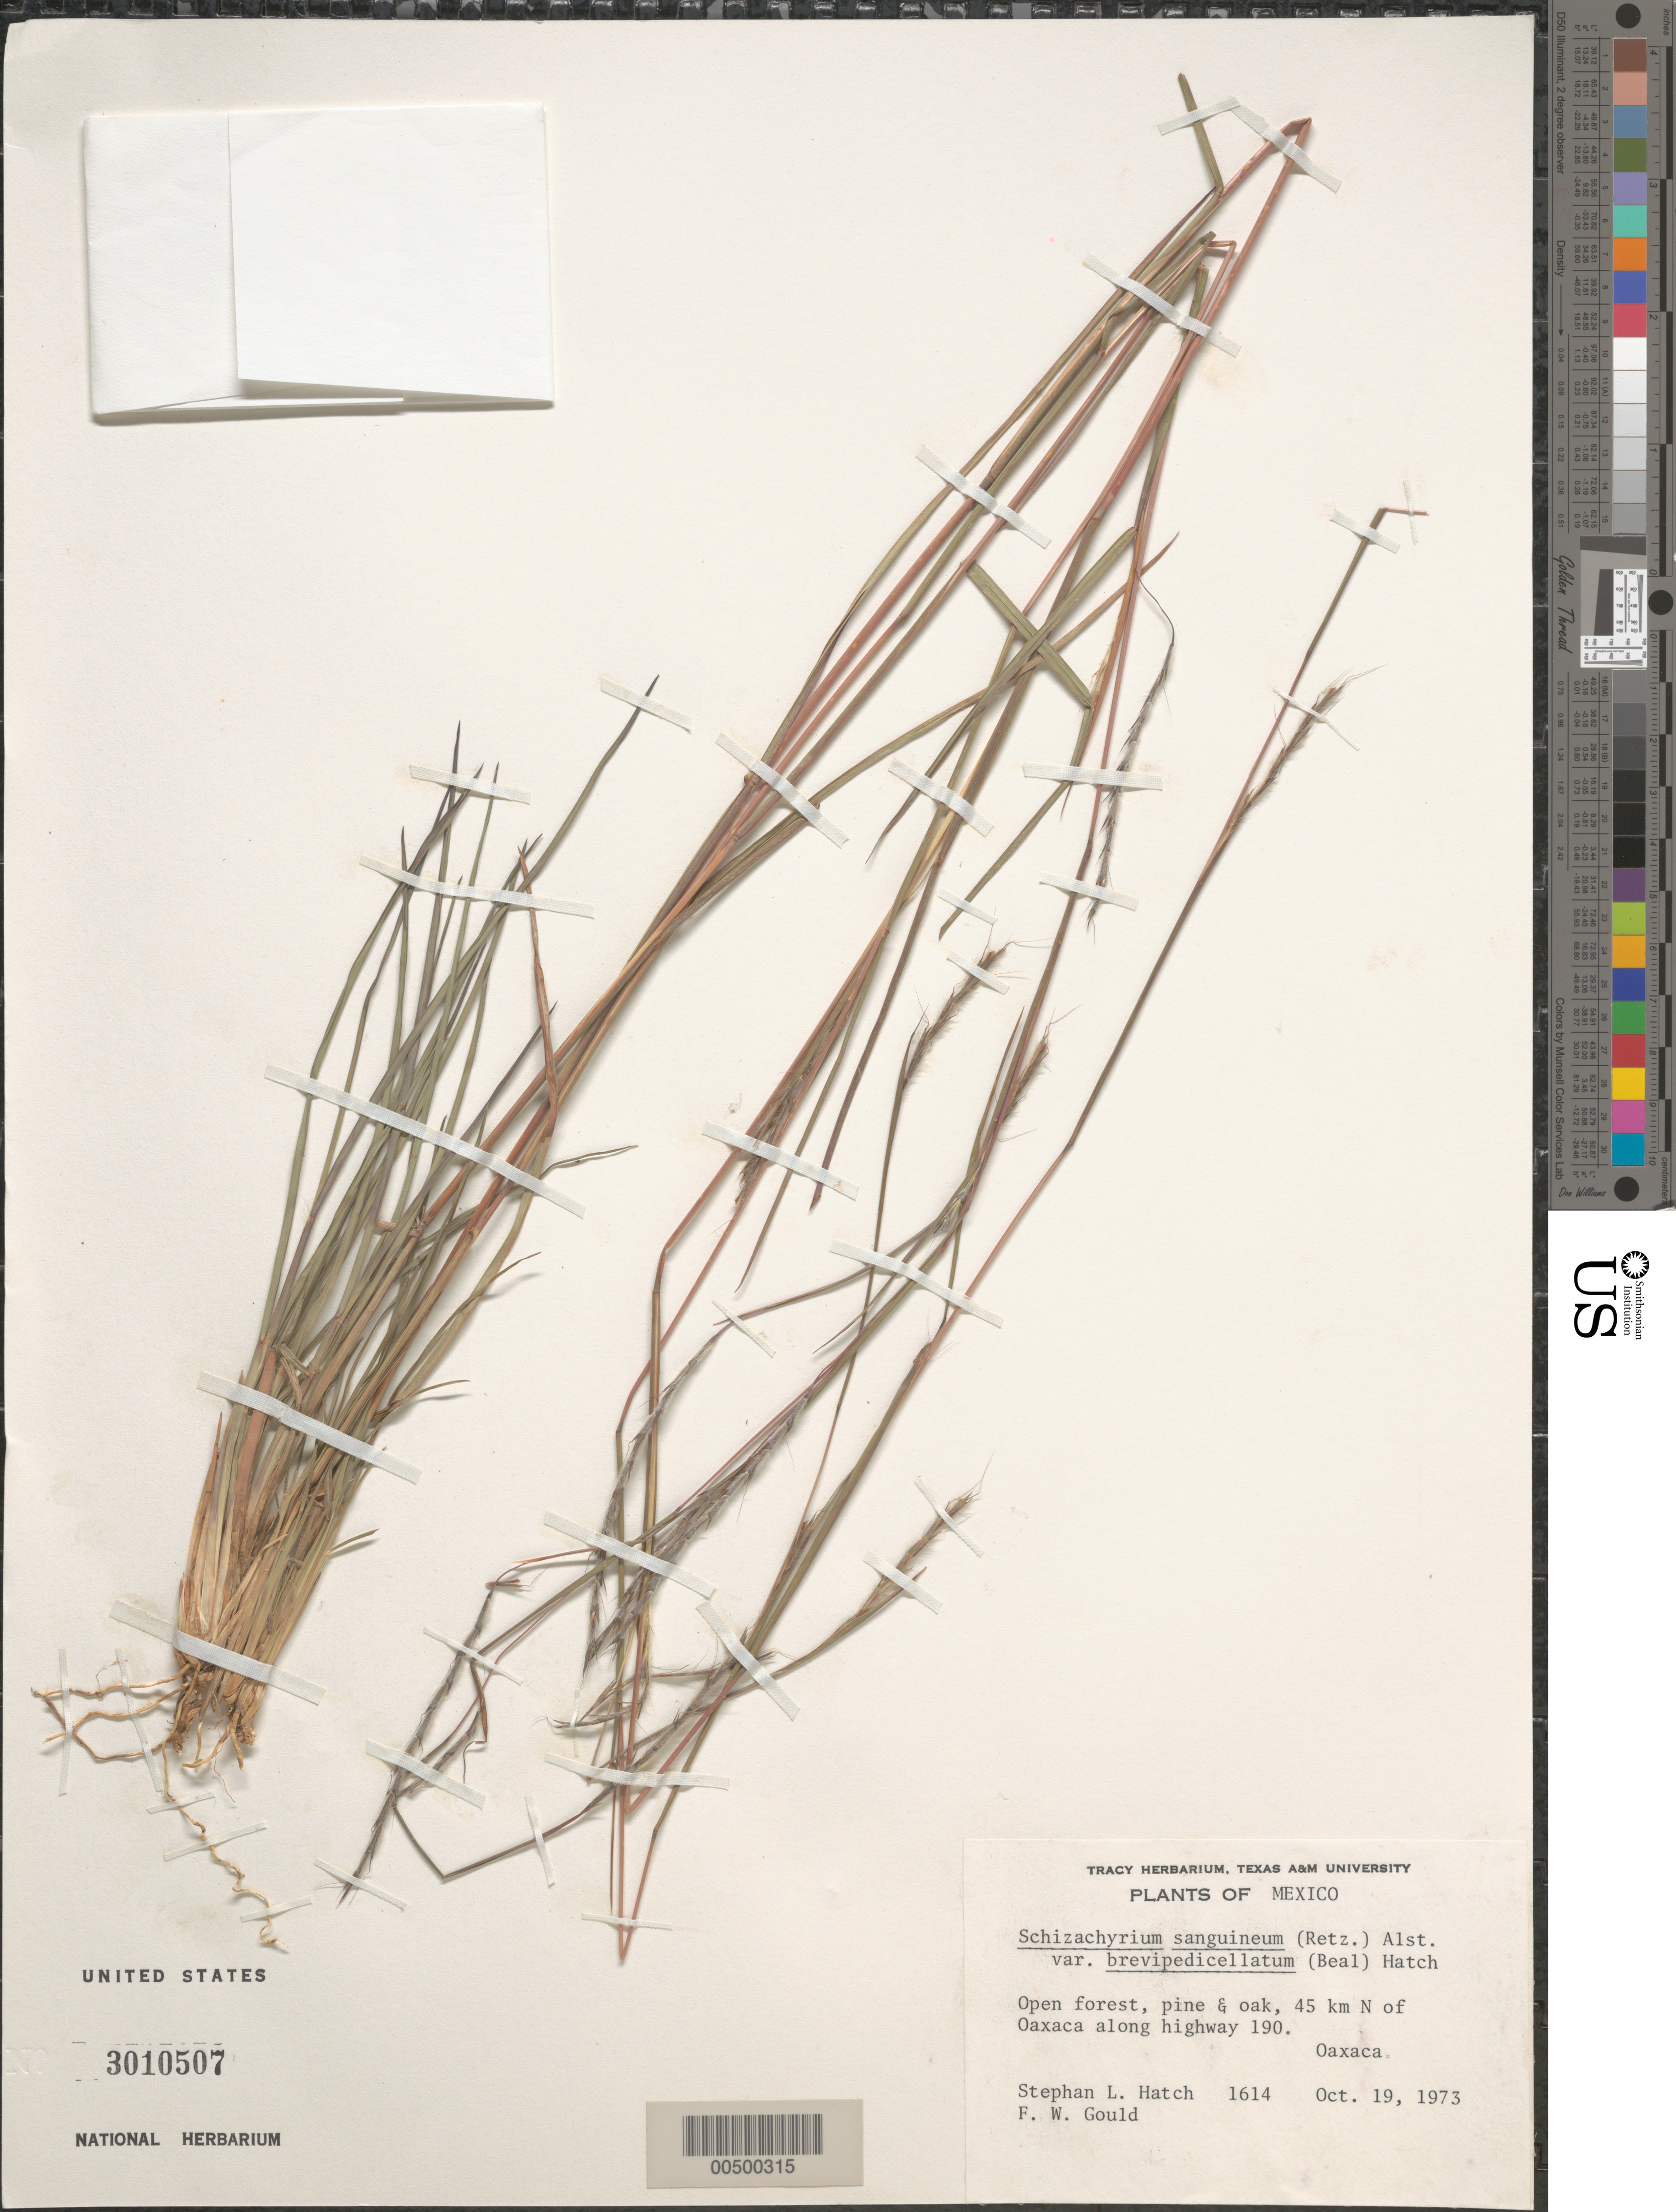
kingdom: Plantae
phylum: Tracheophyta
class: Liliopsida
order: Poales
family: Poaceae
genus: Schizachyrium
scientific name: Schizachyrium sanguineum var. brevipedicellatum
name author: (W.J. Beal) S.L. Hatch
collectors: S. Hatch & F. W. Gould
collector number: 1614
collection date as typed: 19 Oct 1973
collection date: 1973-10-19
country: Mexico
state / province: Oaxaca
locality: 45 km N of Oaxaca along Hwy 190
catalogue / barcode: US 3010507